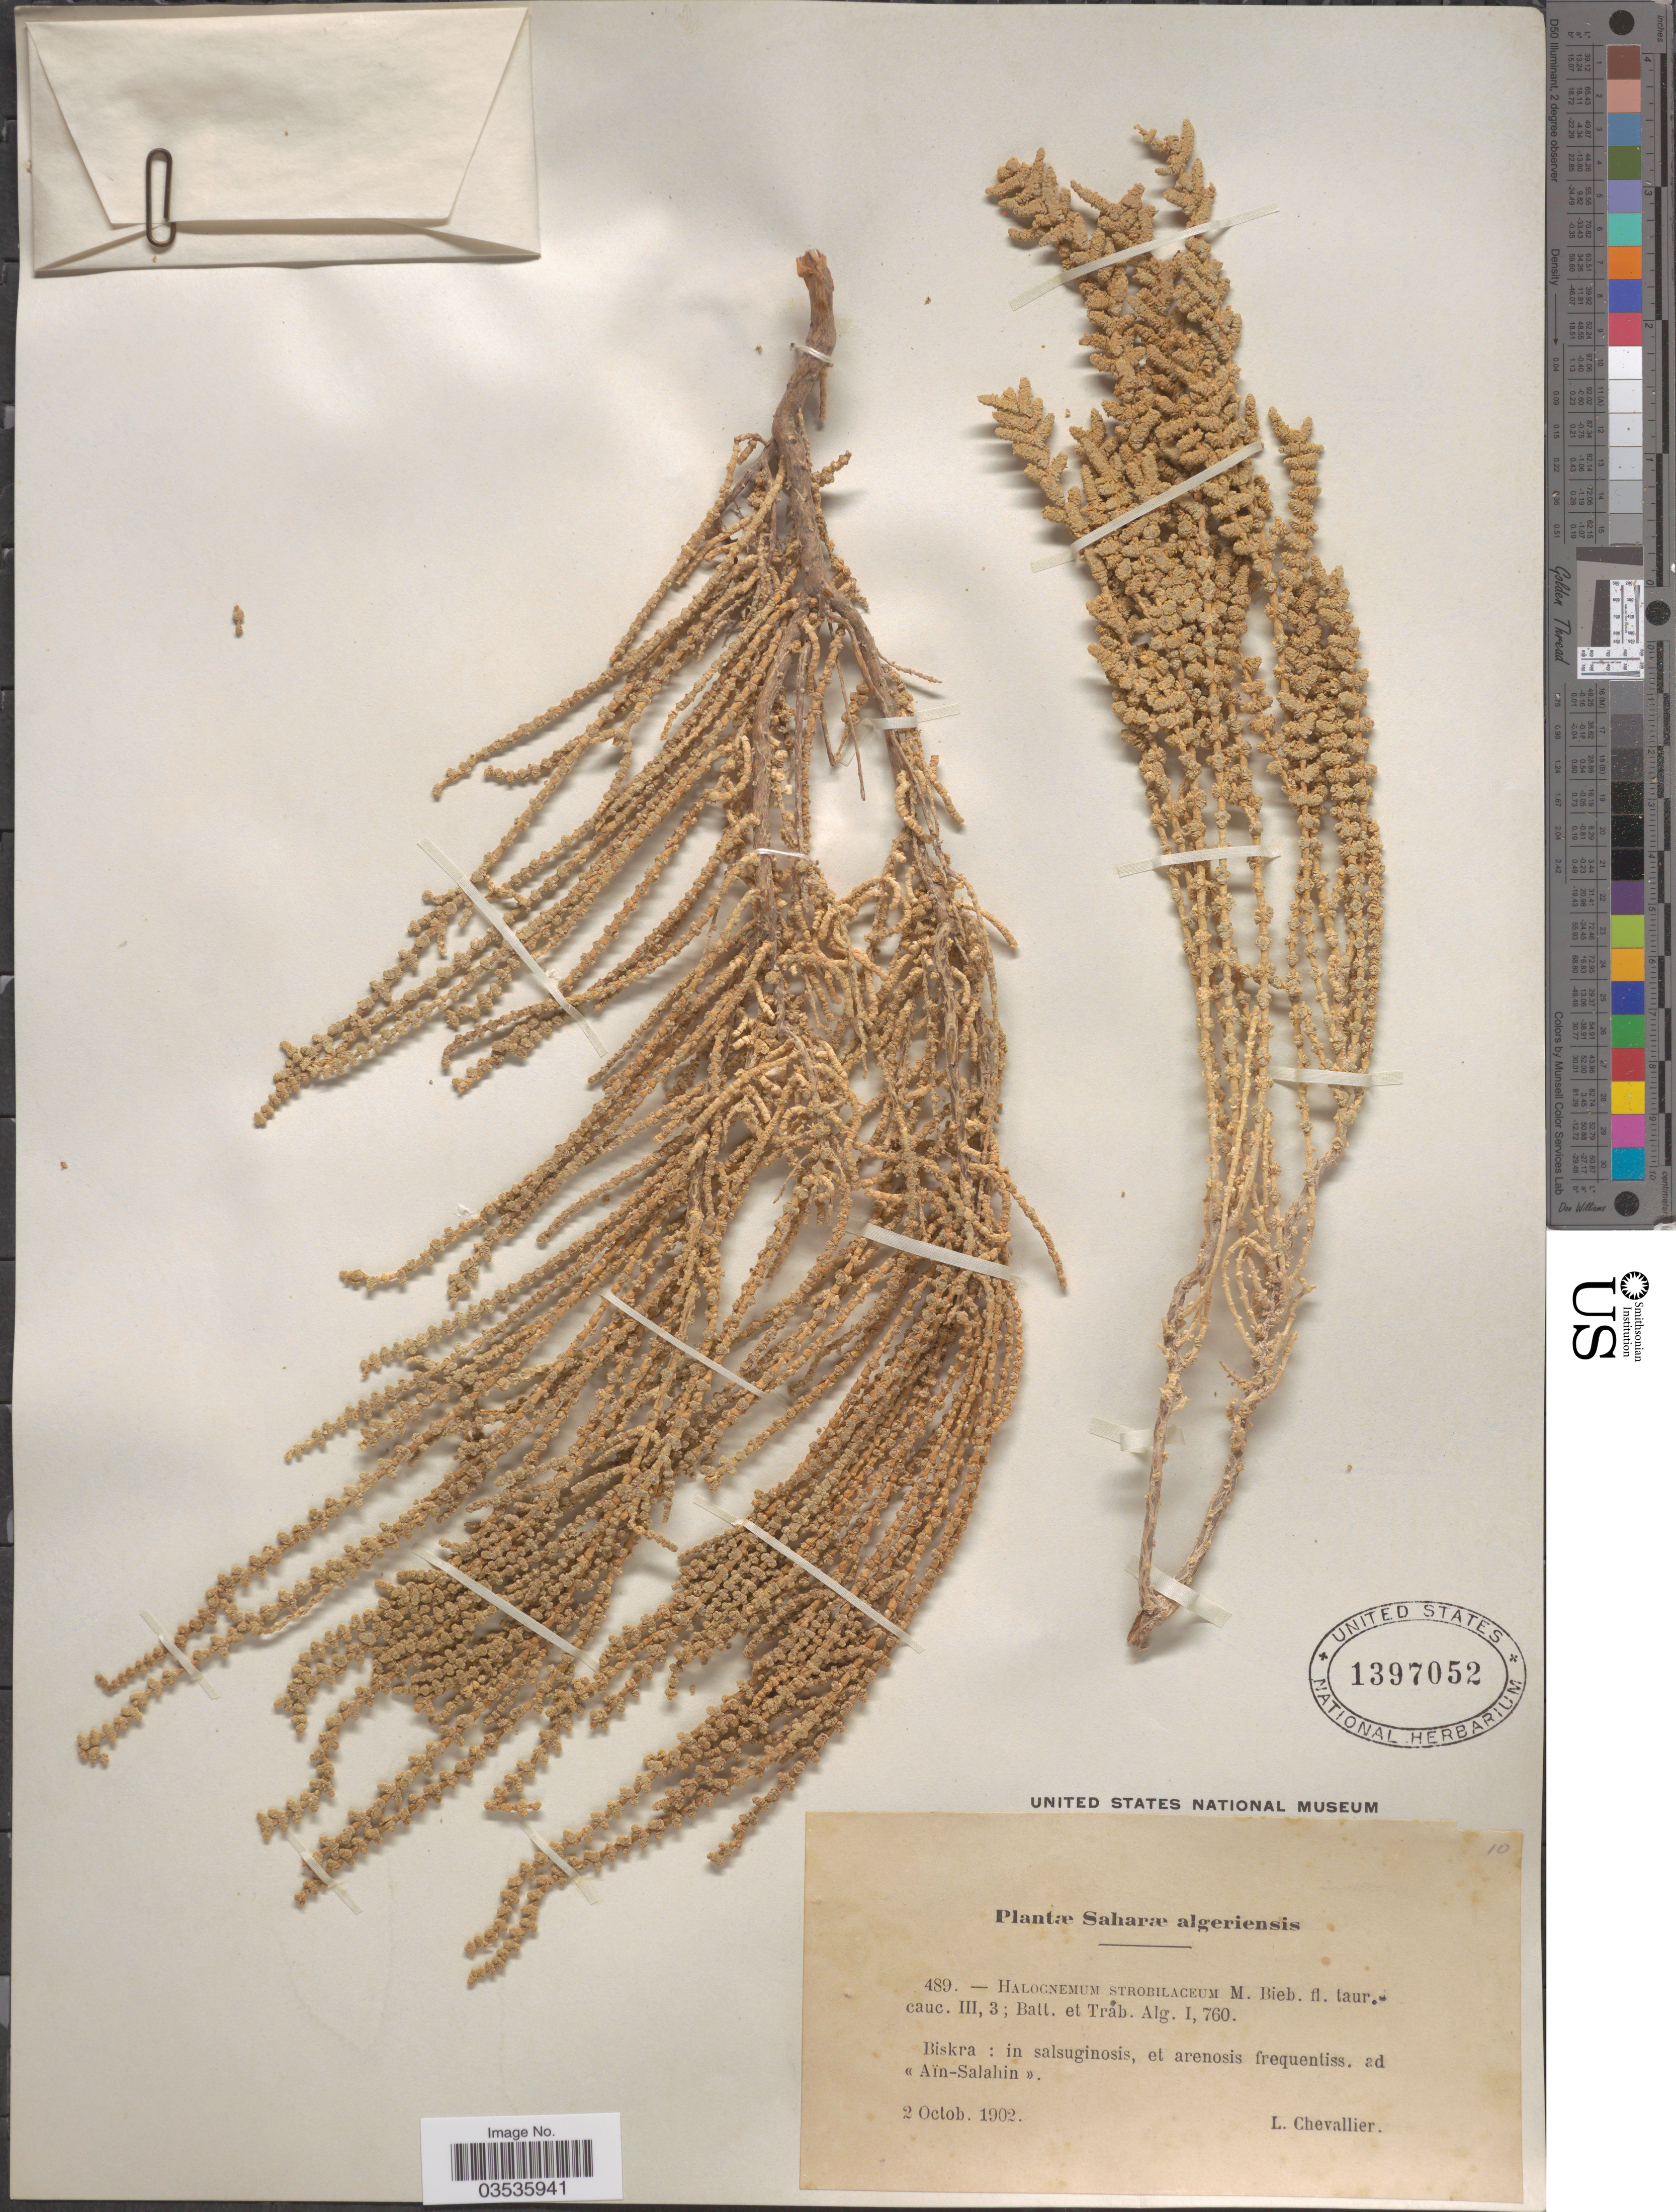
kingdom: Plantae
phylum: Tracheophyta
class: Magnoliopsida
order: Caryophyllales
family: Amaranthaceae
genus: Halocnemum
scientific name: Halocnemum strobilaceum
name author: (Pall.) M. Bieb.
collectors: L. Chevallier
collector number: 489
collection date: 1902-10-02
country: Algeria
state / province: Biskra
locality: Saharæ algeriensis. Biskra: in salsuginosis, et arenosis frequentiss. ad <<Aïn-Salahin>>.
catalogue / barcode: US 1397052